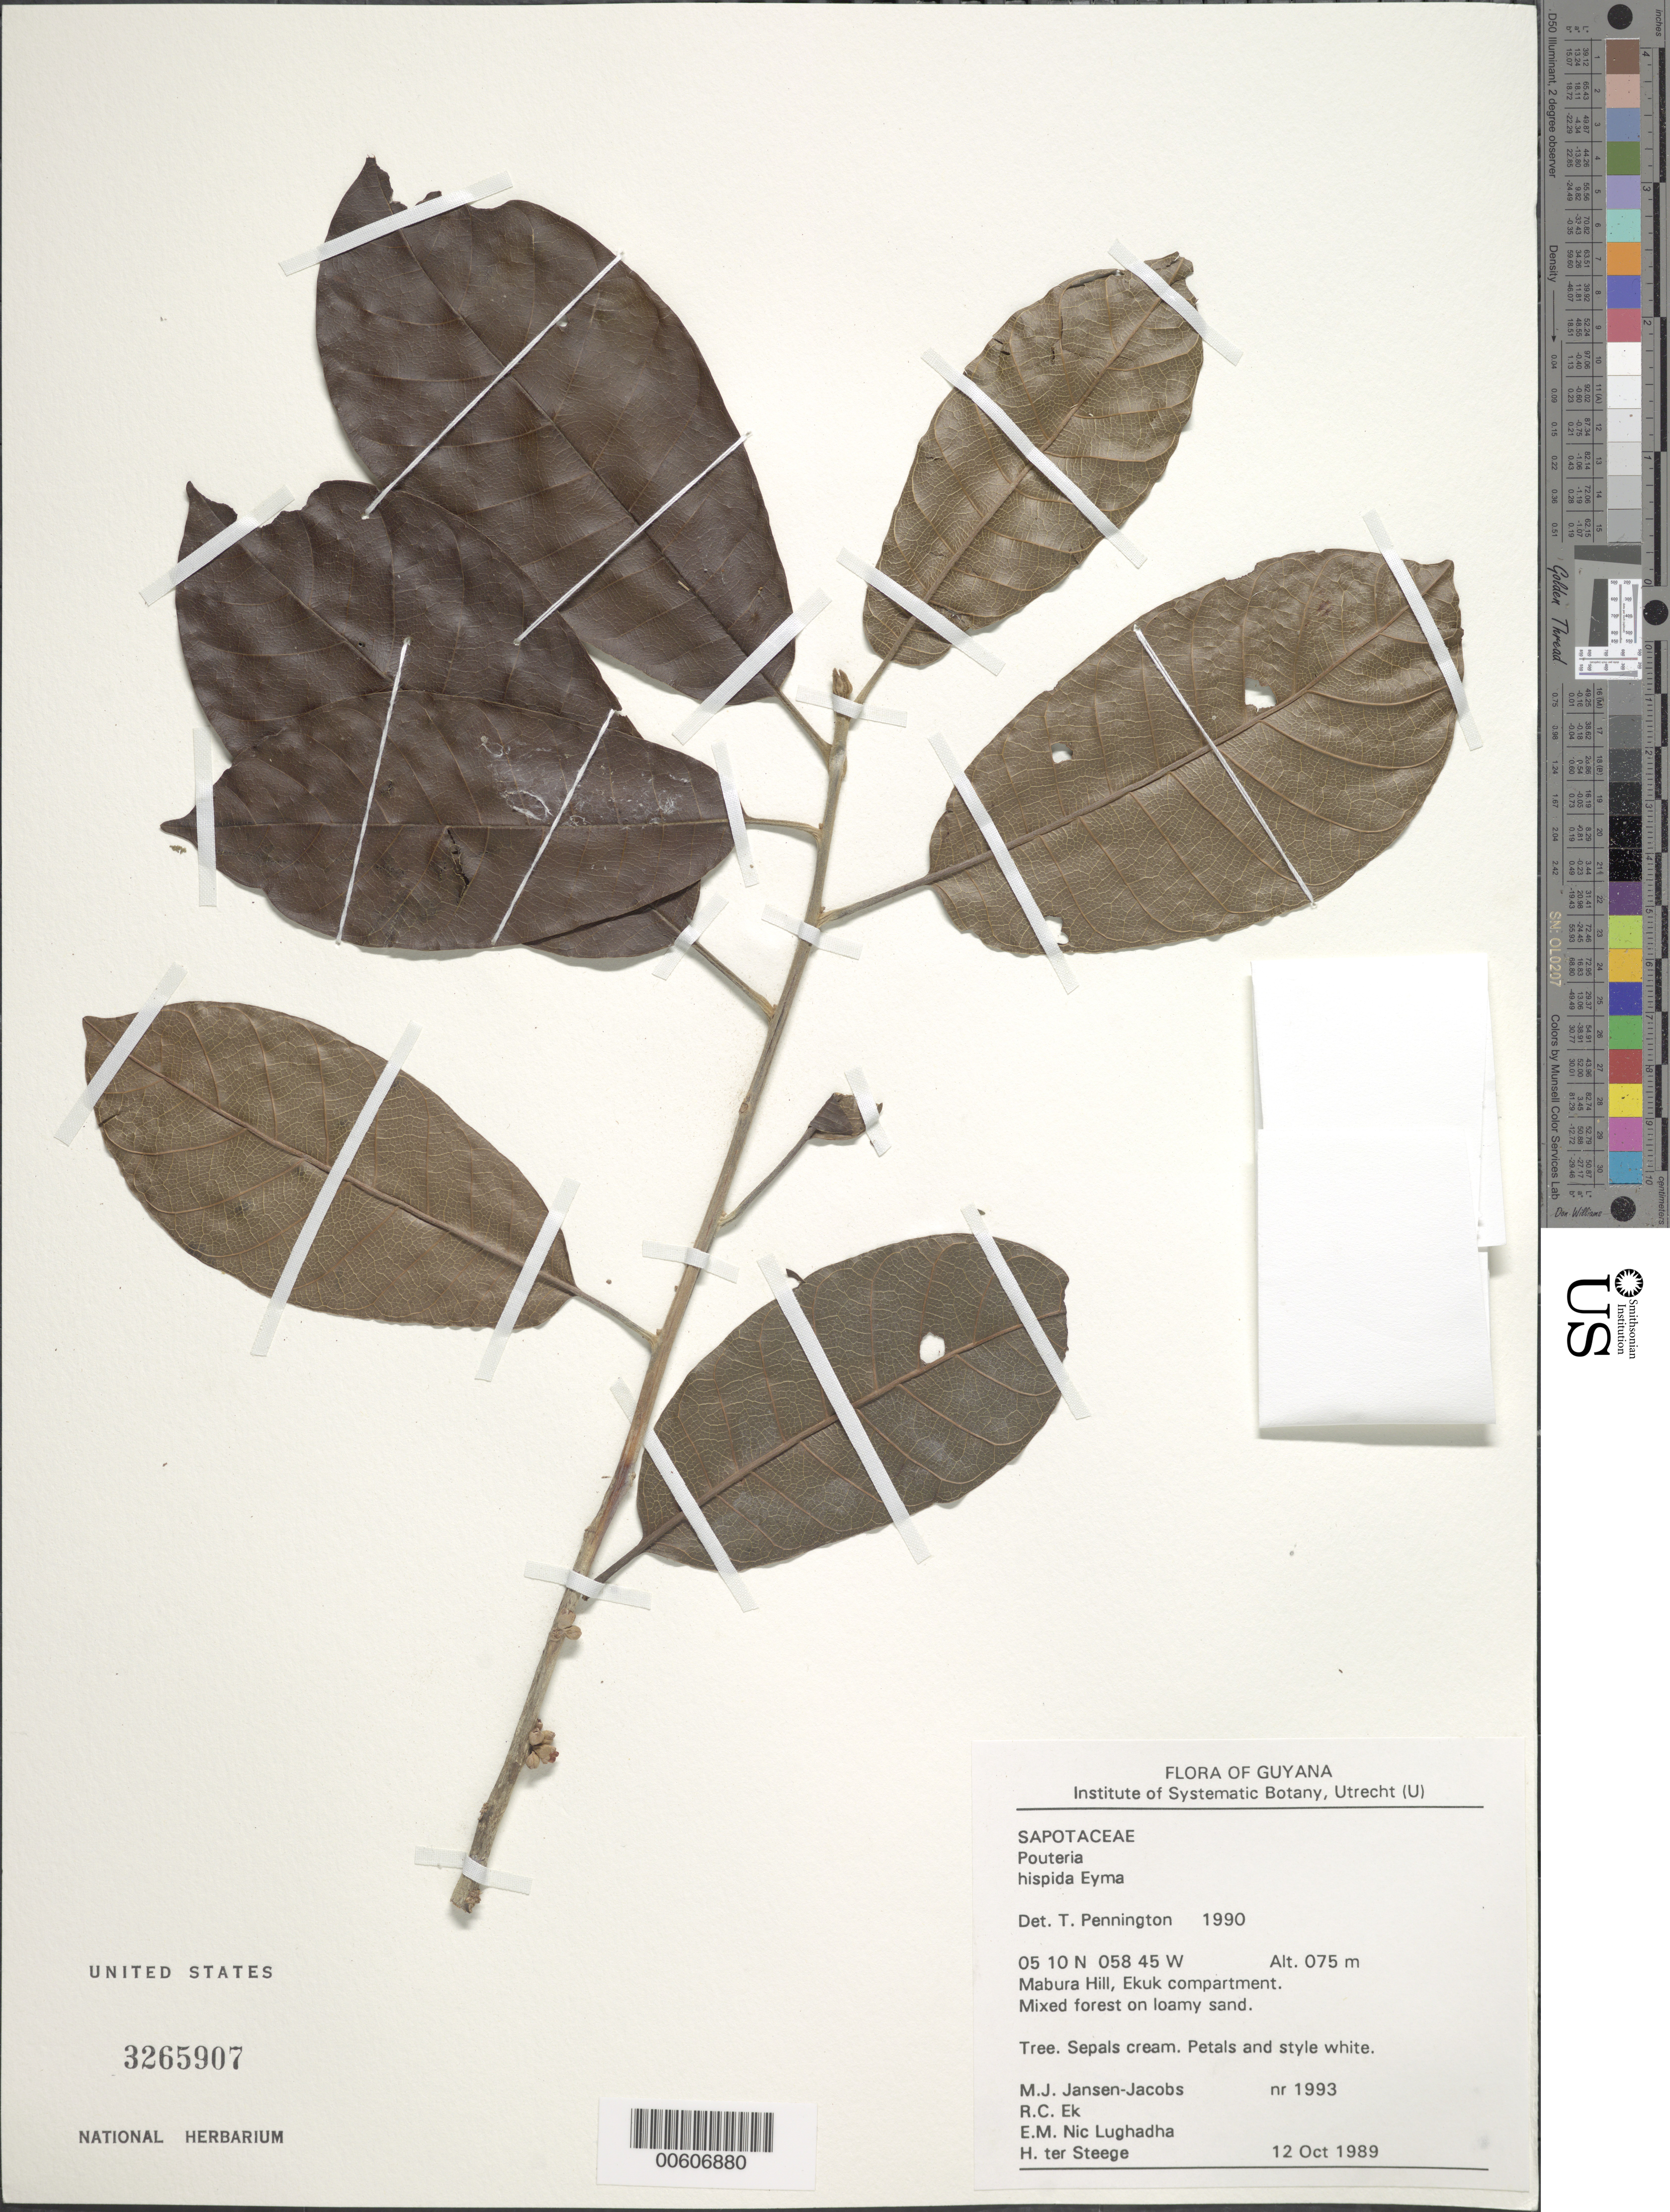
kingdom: Plantae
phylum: Tracheophyta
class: Magnoliopsida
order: Ericales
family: Sapotaceae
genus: Pouteria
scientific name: Pouteria hispida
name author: Eyma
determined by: Pennington, T. D., (K)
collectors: M. J. Jansen-Jacobs, R. C. Ek, E. Nic Lughadha & H. ter Steege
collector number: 1993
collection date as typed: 12-Oct-89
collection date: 1989-10-12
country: Guyana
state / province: U. Demerara-Berbice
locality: Mabura Hill, Ekuk compartment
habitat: Mixed forest on loamy sand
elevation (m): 75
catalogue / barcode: US 3265907